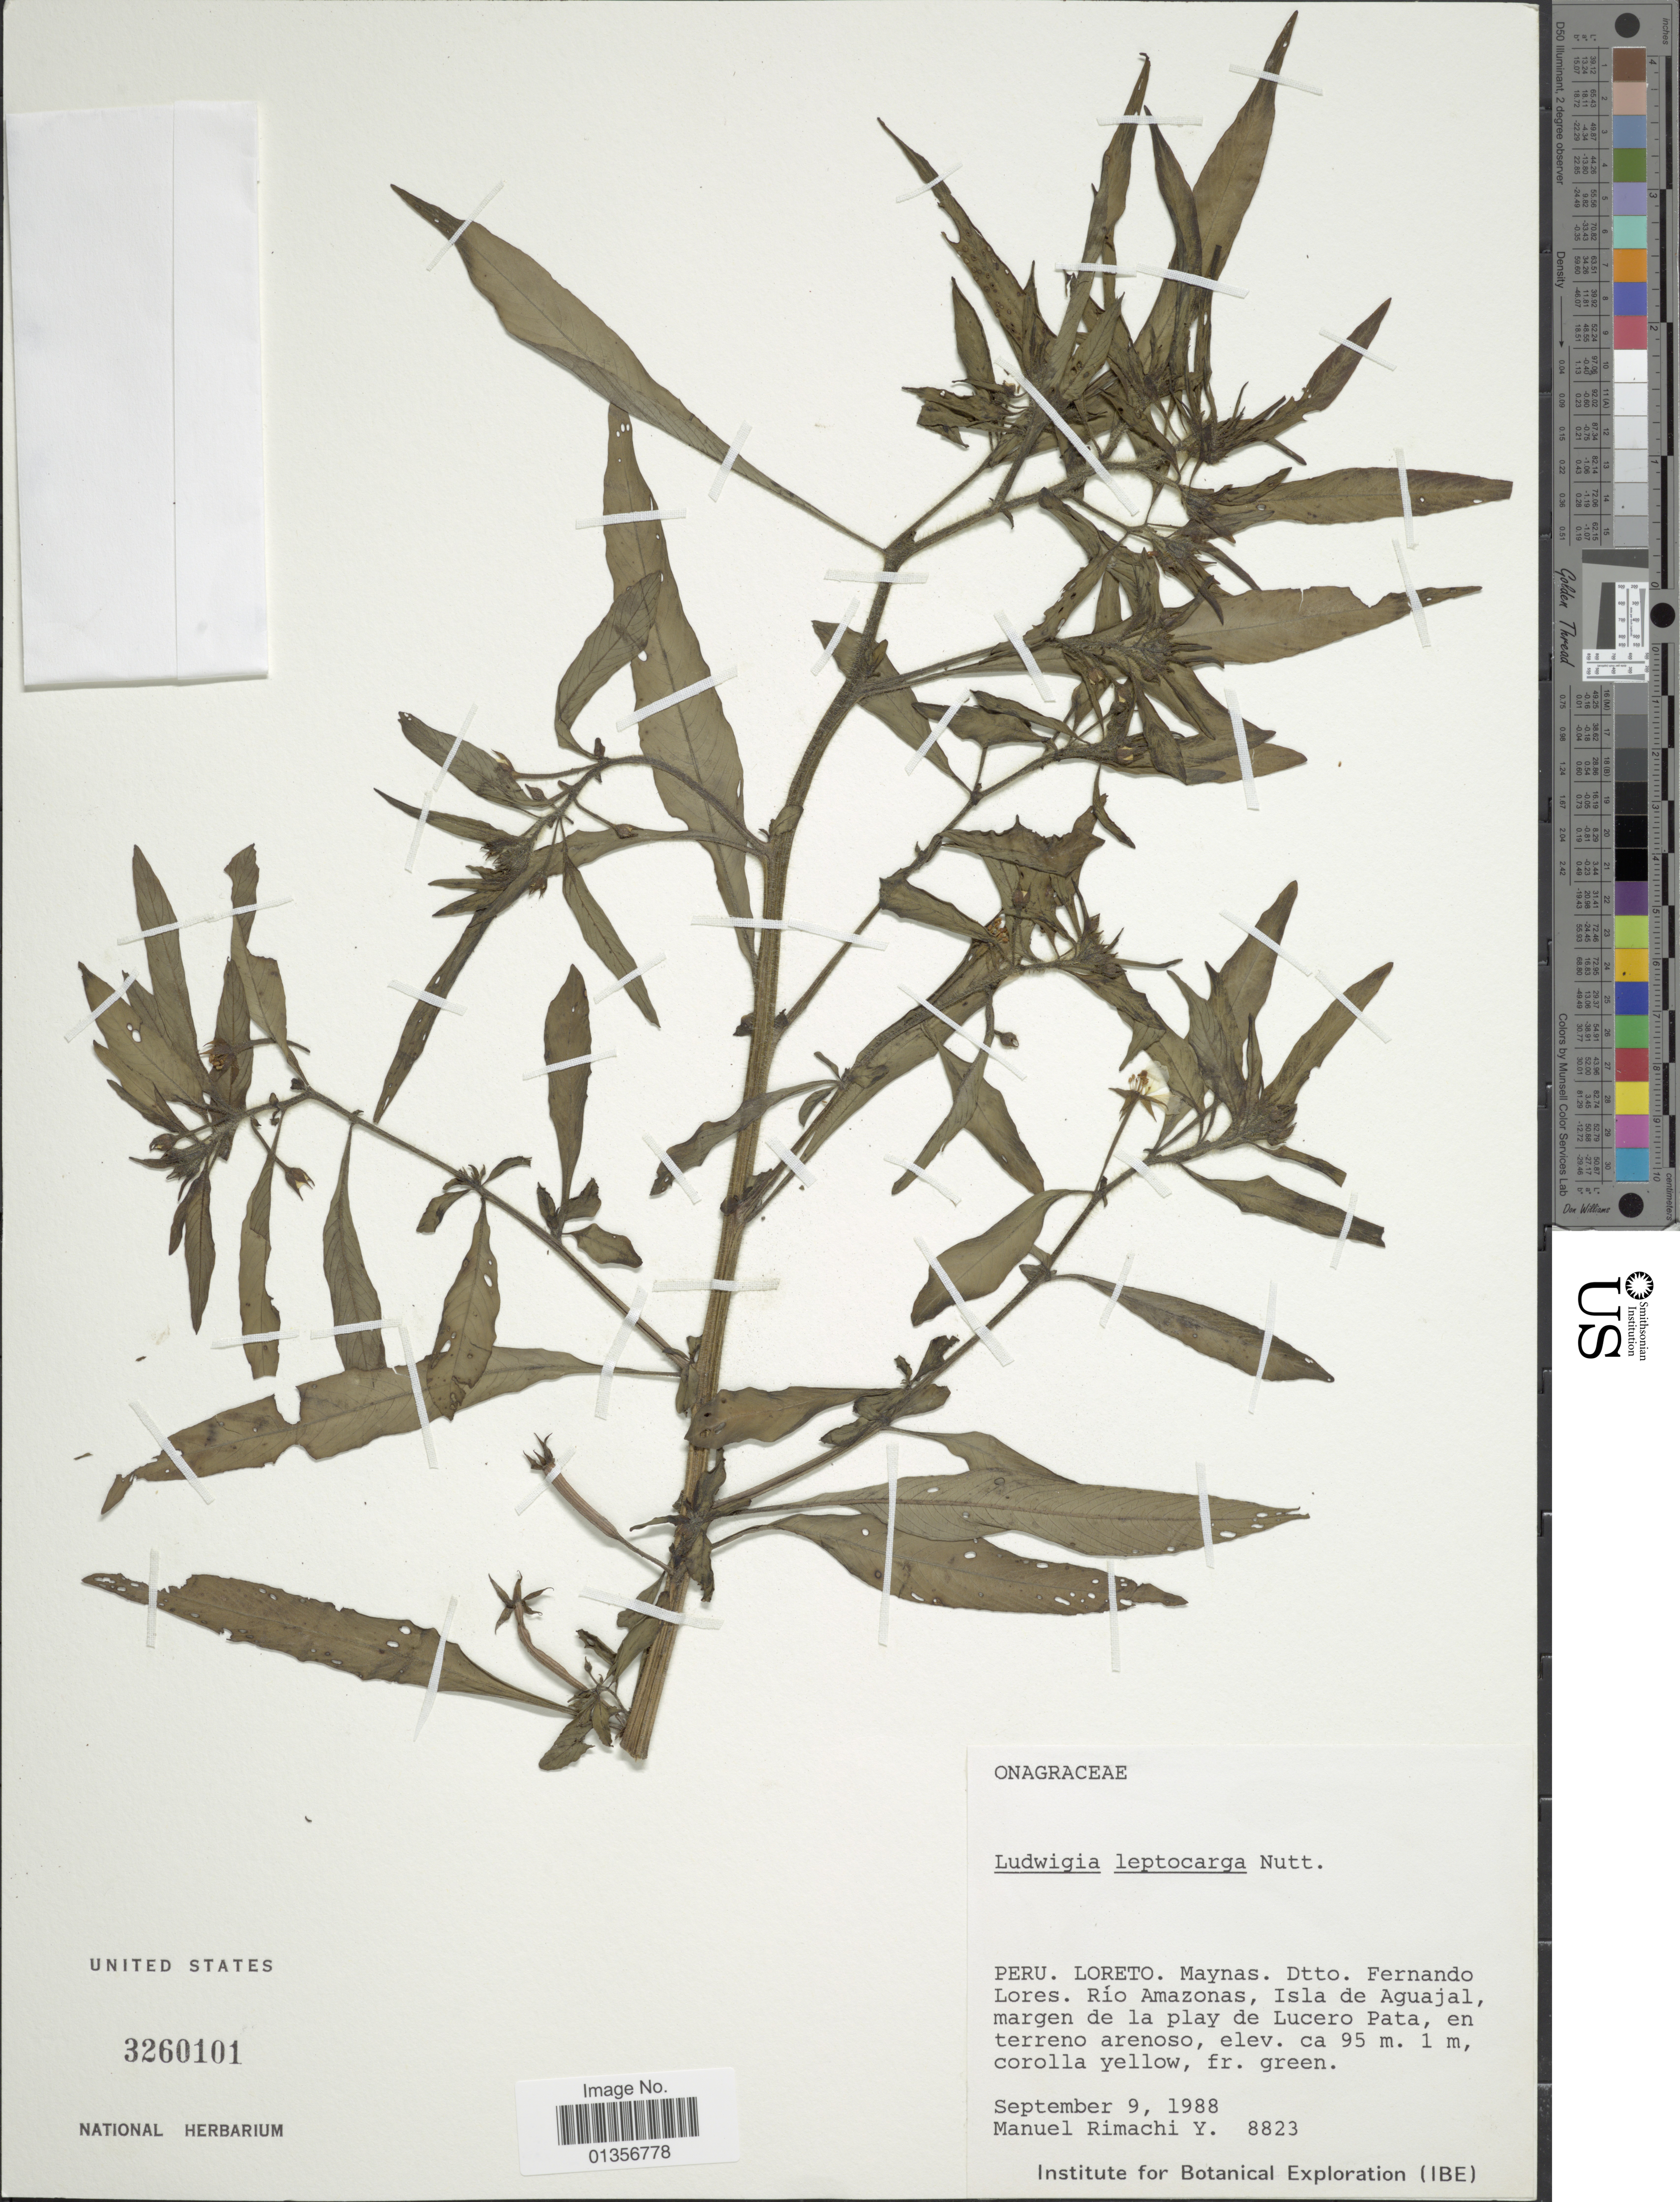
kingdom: Plantae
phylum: Tracheophyta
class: Magnoliopsida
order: Myrtales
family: Onagraceae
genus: Ludwigia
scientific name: Ludwigia leptocarpa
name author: (Nutt.) H. Hara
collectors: M. Rimachi Y.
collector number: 8823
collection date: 1988-09-09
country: Peru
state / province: Loreto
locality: Maynas. Dtto. Fernando Lores. Río Amazonas, Isla de Aguajal, margen de la play de Lucero Pata, en terreno arenoso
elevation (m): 95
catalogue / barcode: US 3260101